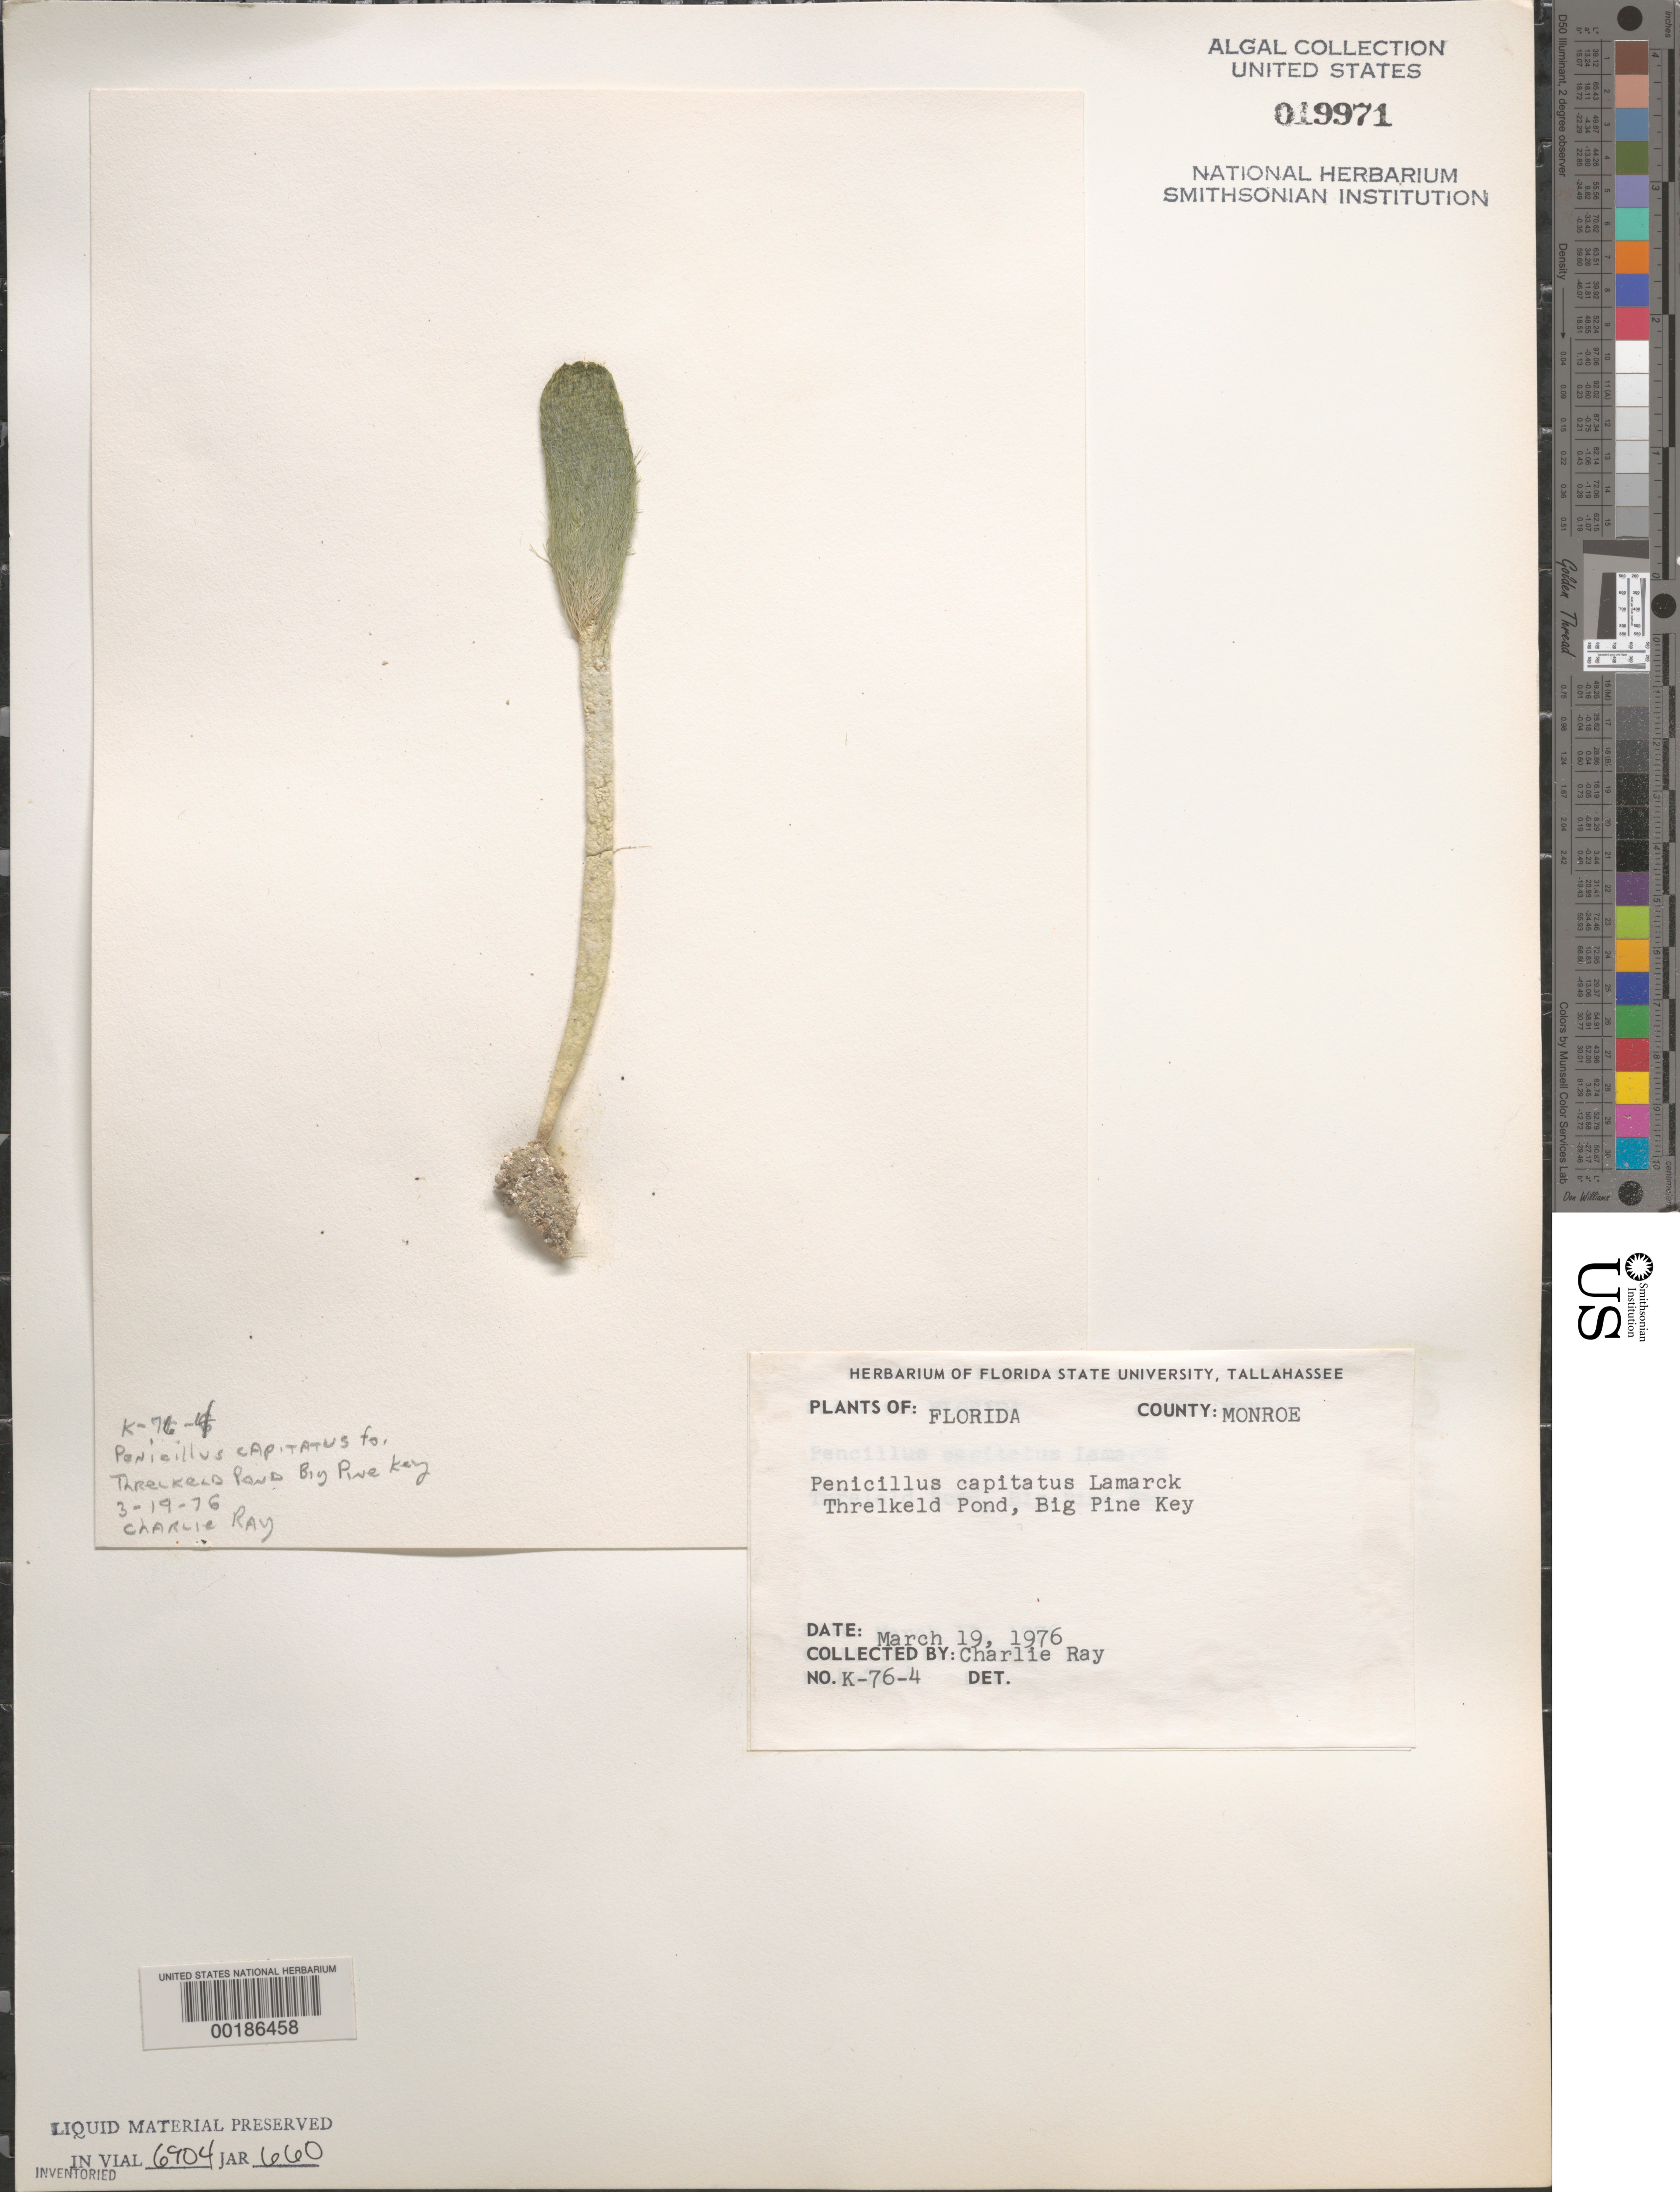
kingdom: Plantae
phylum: Chlorophyta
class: Ulvophyceae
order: Bryopsidales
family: Udoteaceae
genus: Penicillus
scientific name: Penicillus capitatus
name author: Lam.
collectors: C. Ray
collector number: K-76-4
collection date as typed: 19 Mar 1976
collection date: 1976-03-19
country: United States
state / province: Florida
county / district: Monroe County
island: Big Pine Key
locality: Threlkeld Pond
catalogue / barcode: US 19971